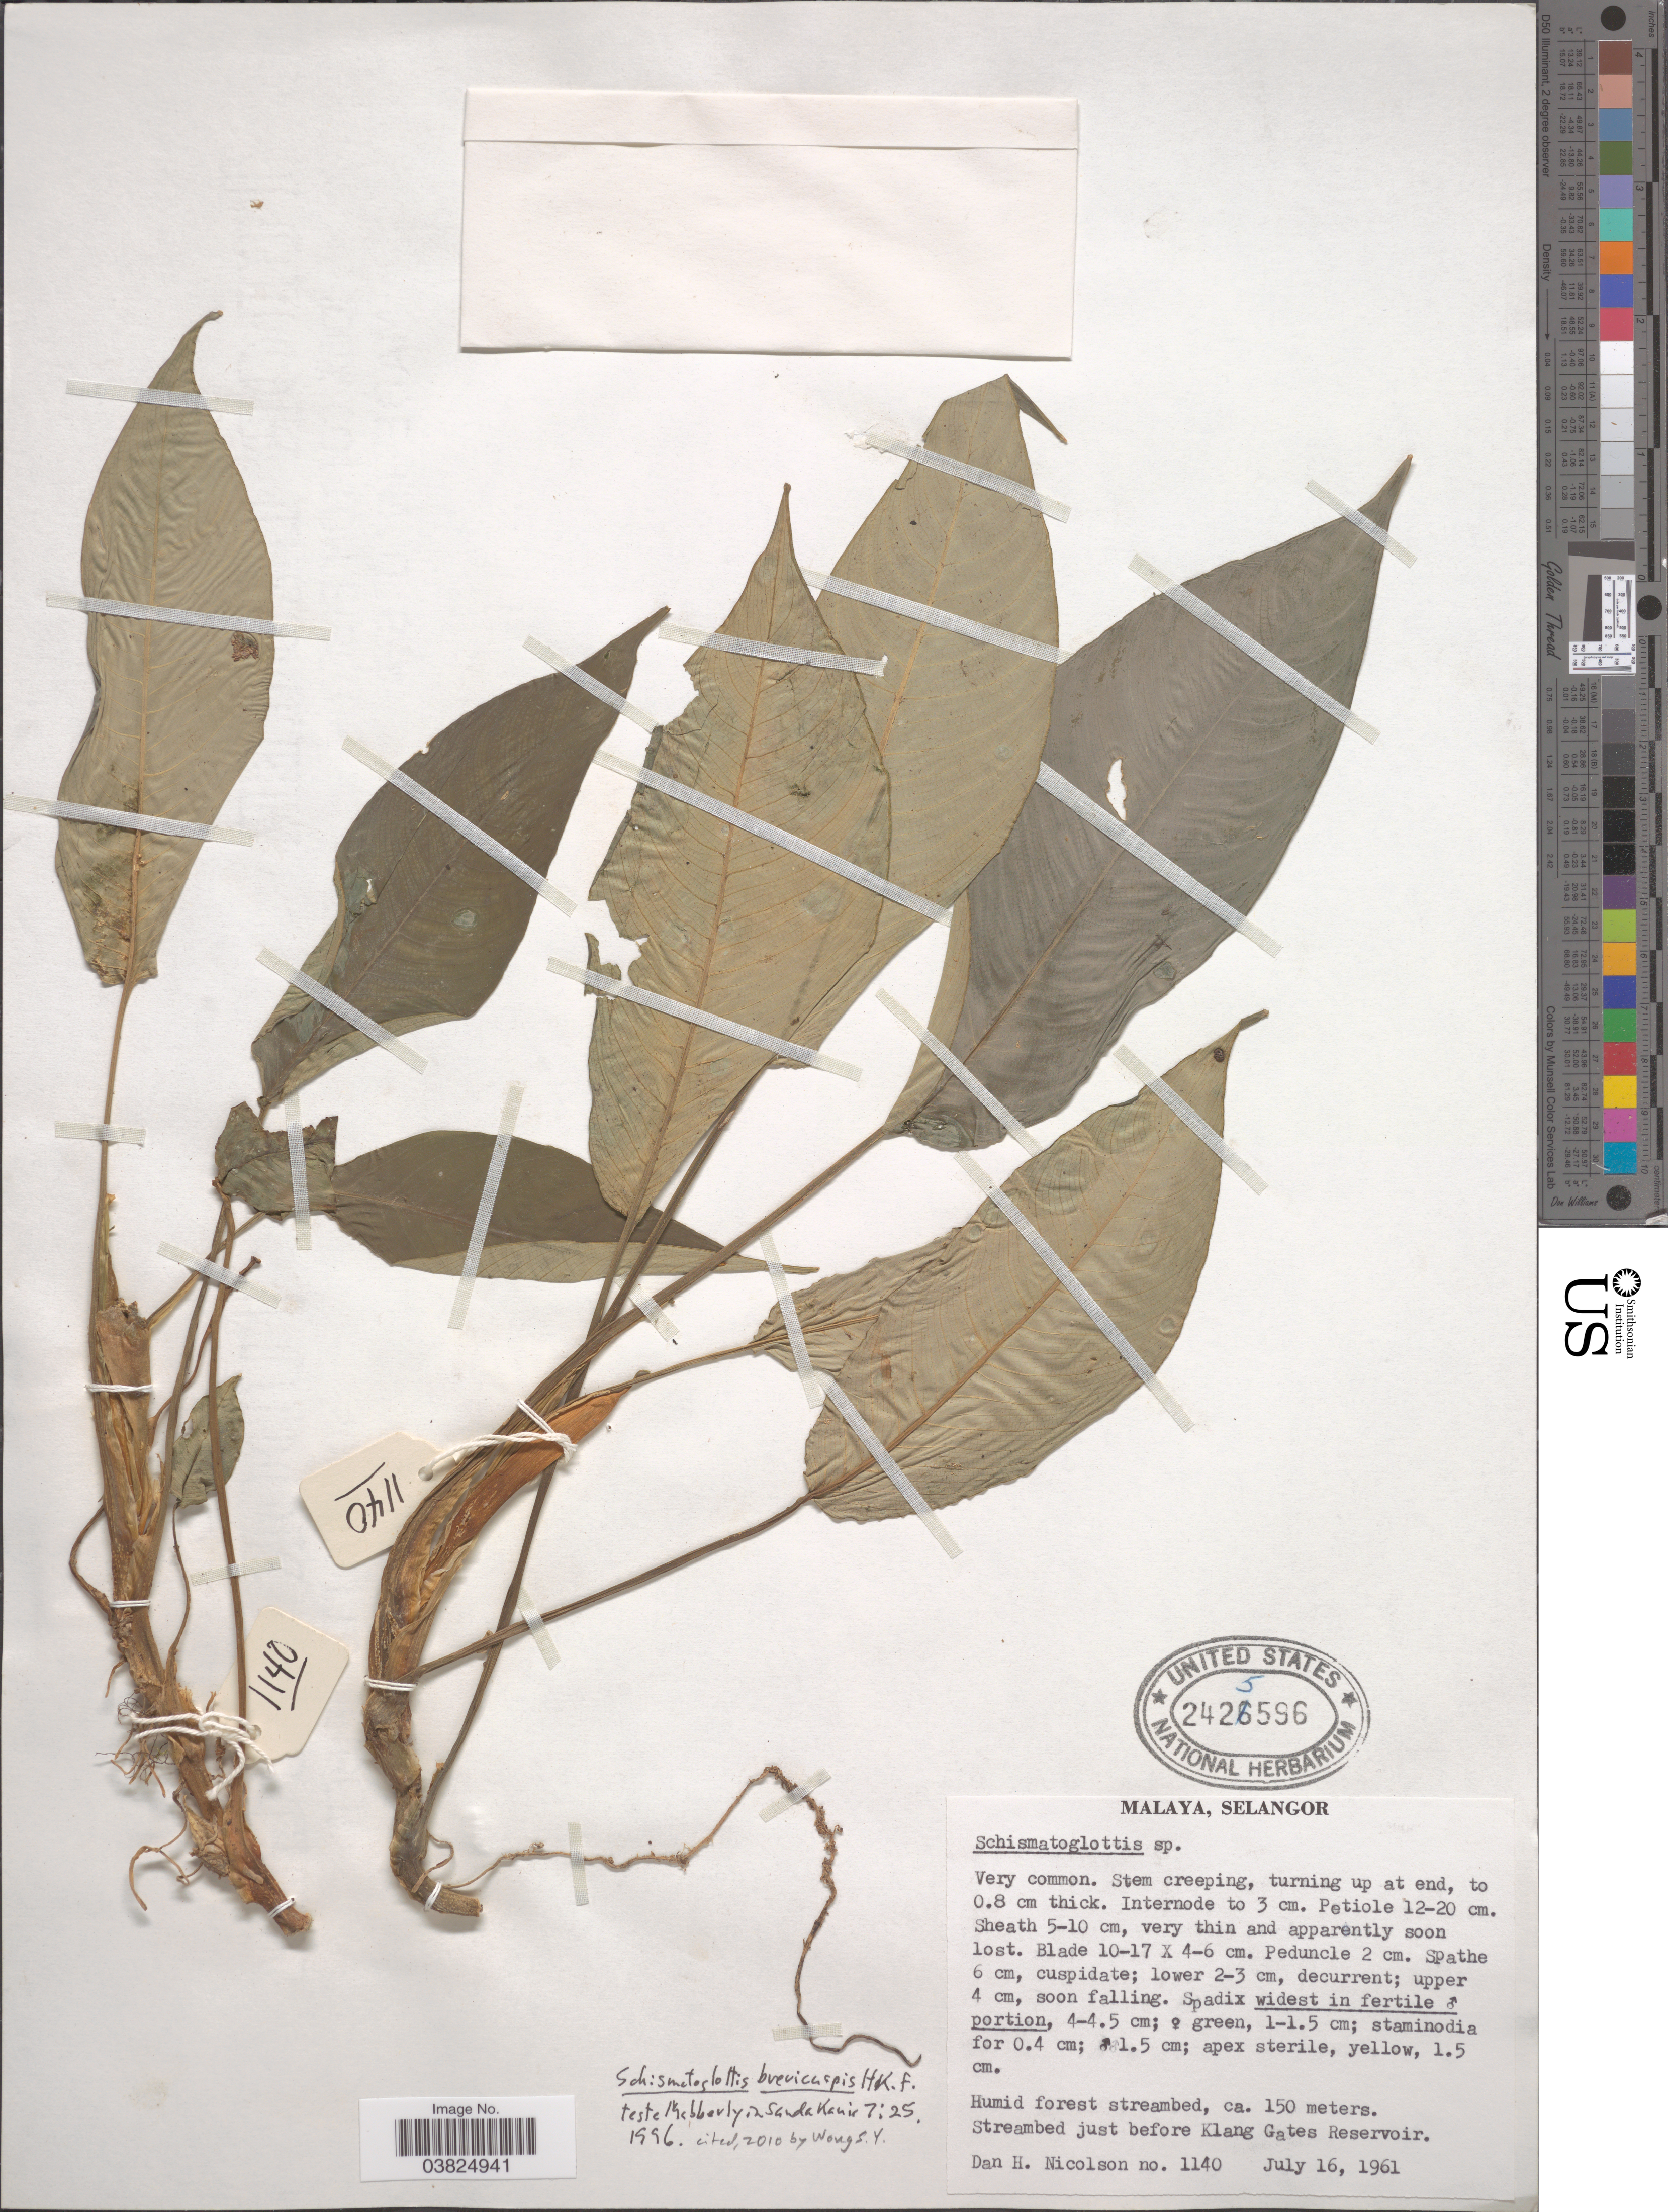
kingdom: Plantae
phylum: Tracheophyta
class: Liliopsida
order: Alismatales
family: Araceae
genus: Schismatoglottis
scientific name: Schismatoglottis brevicuspis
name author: Hook. f.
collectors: D. H. Nicolson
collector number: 1140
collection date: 1961-07-16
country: Malaysia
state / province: Selangor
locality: Malaya. Humid forest streambed. Streambed just before Klang Gates Reservoir.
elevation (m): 150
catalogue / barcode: US 2425596